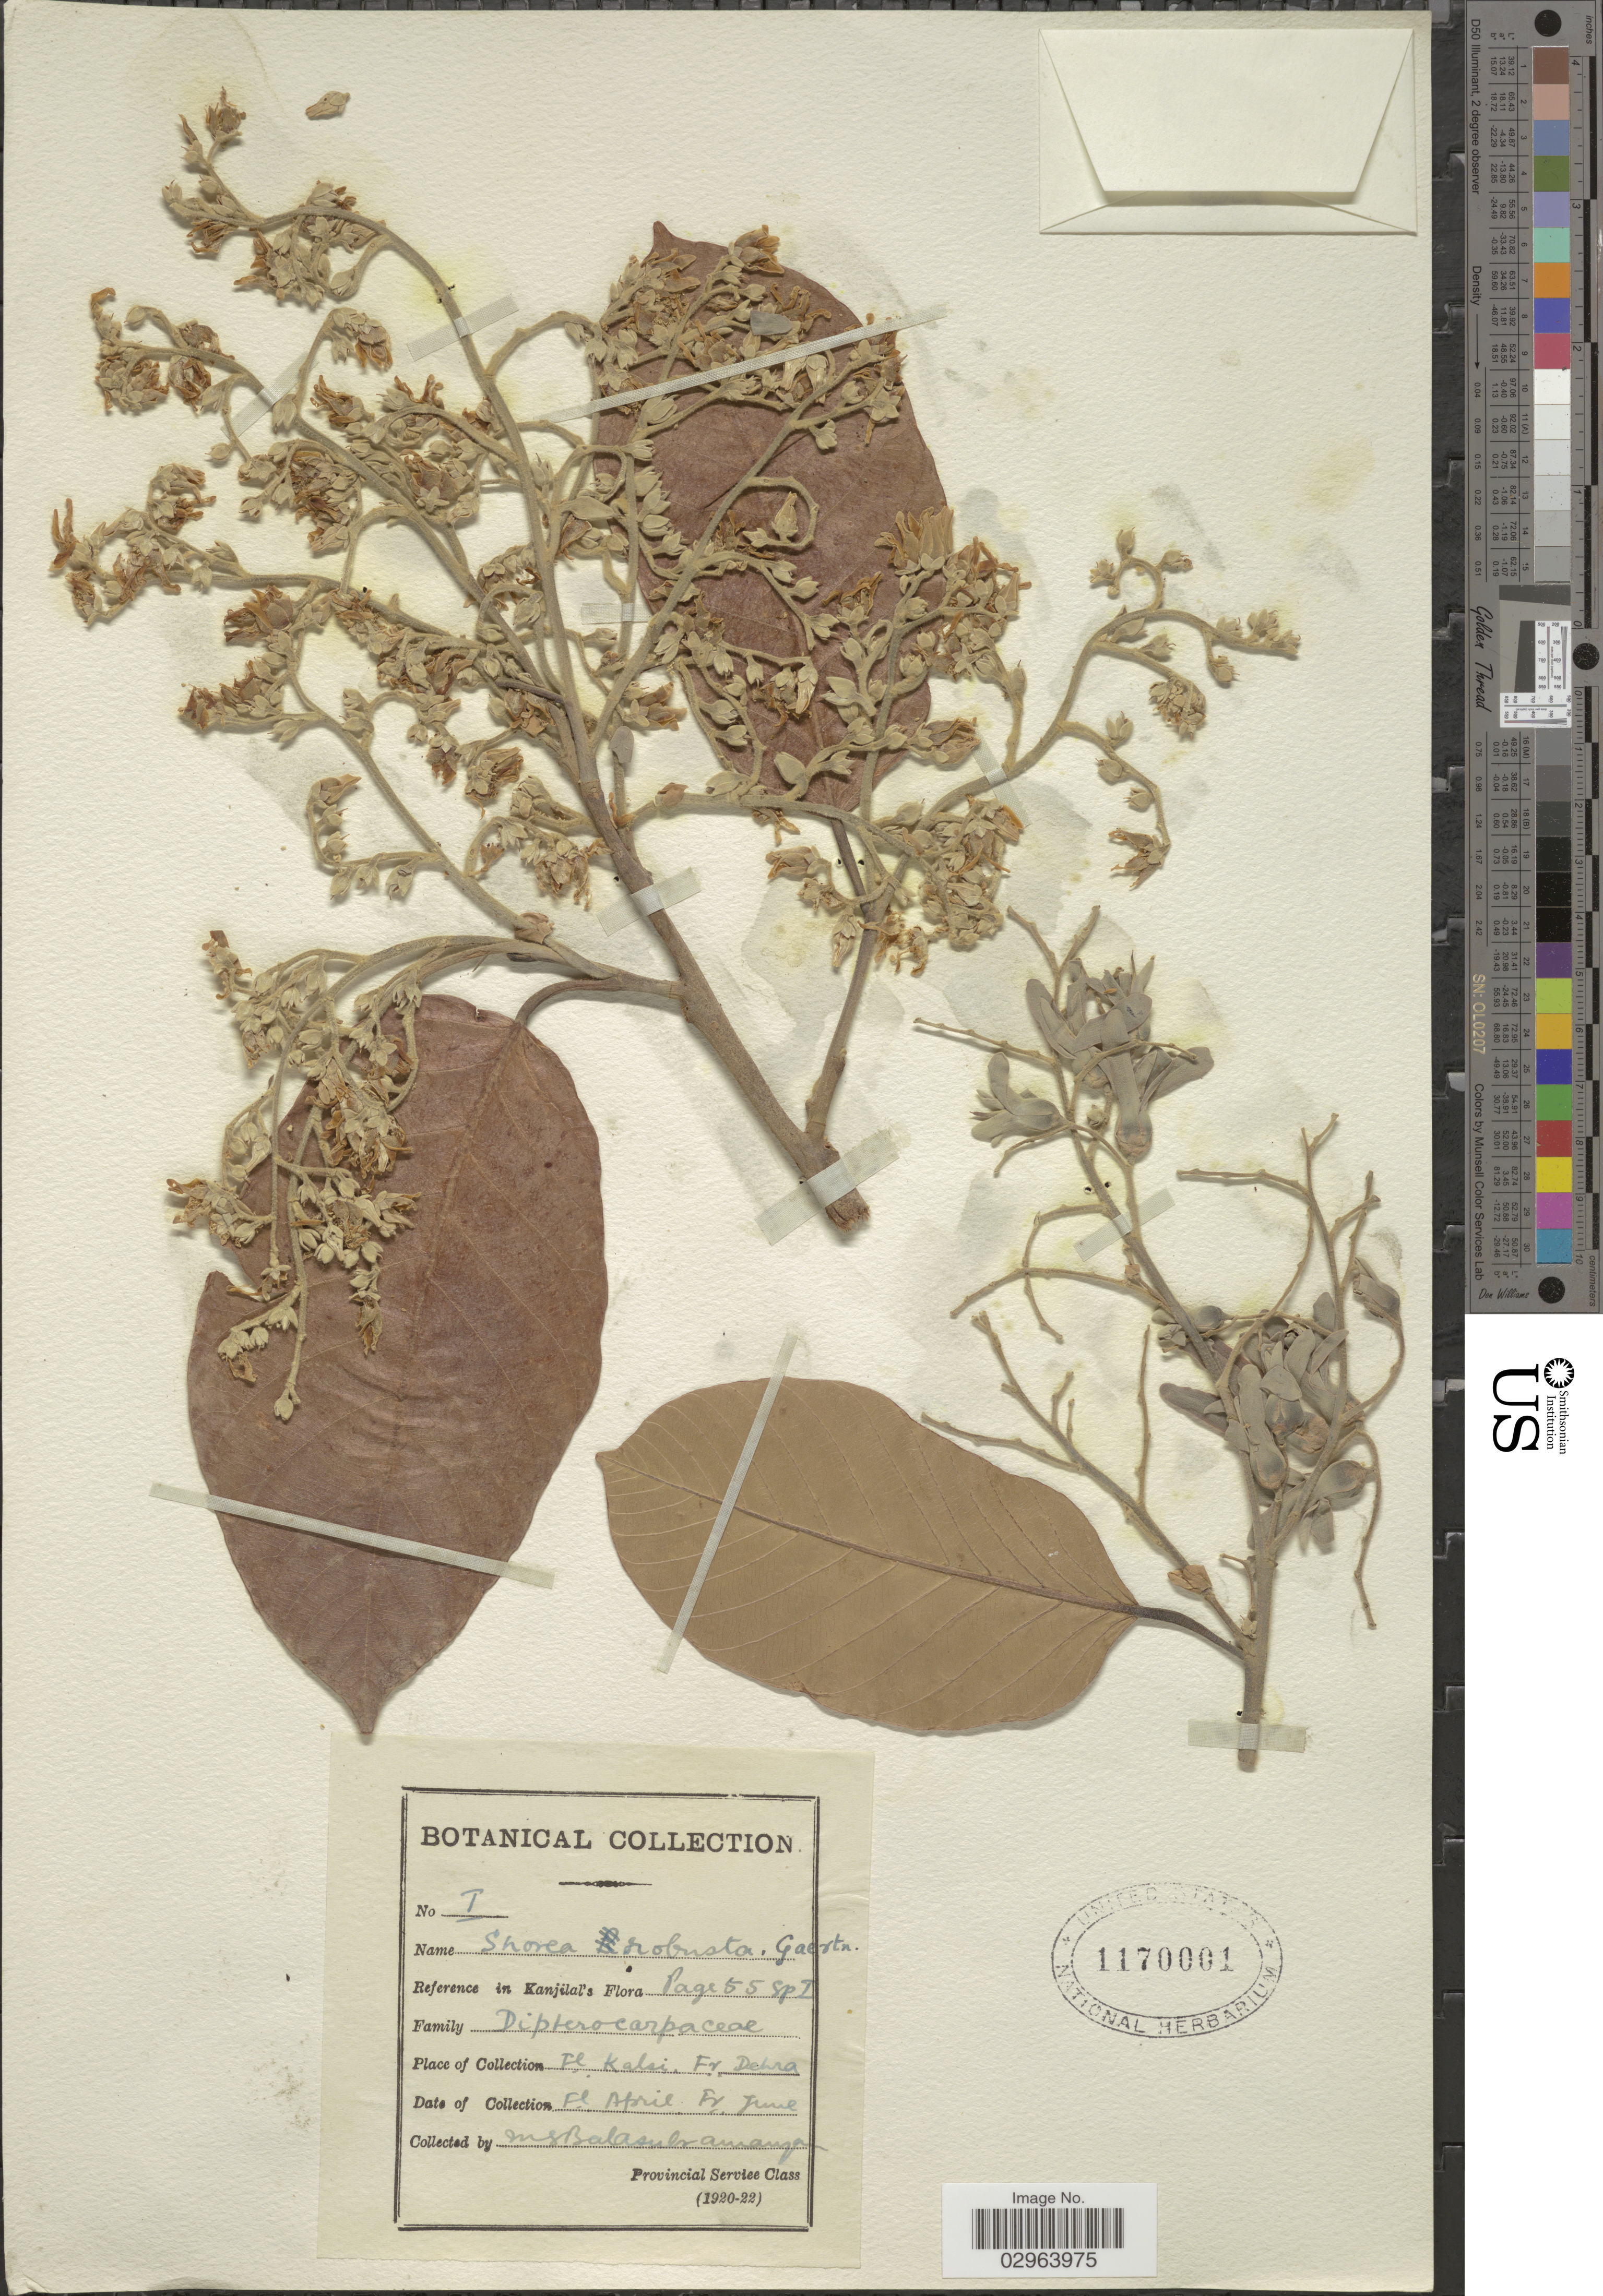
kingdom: Plantae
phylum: Tracheophyta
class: Magnoliopsida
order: Malvales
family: Dipterocarpaceae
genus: Shorea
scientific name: Shorea robusta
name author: C.F. Gaertn.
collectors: Balasubramanyam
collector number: I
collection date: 1920-04/1922-06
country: India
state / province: Uttarakhand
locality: Kalsi, Dehra.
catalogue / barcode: US 1170001